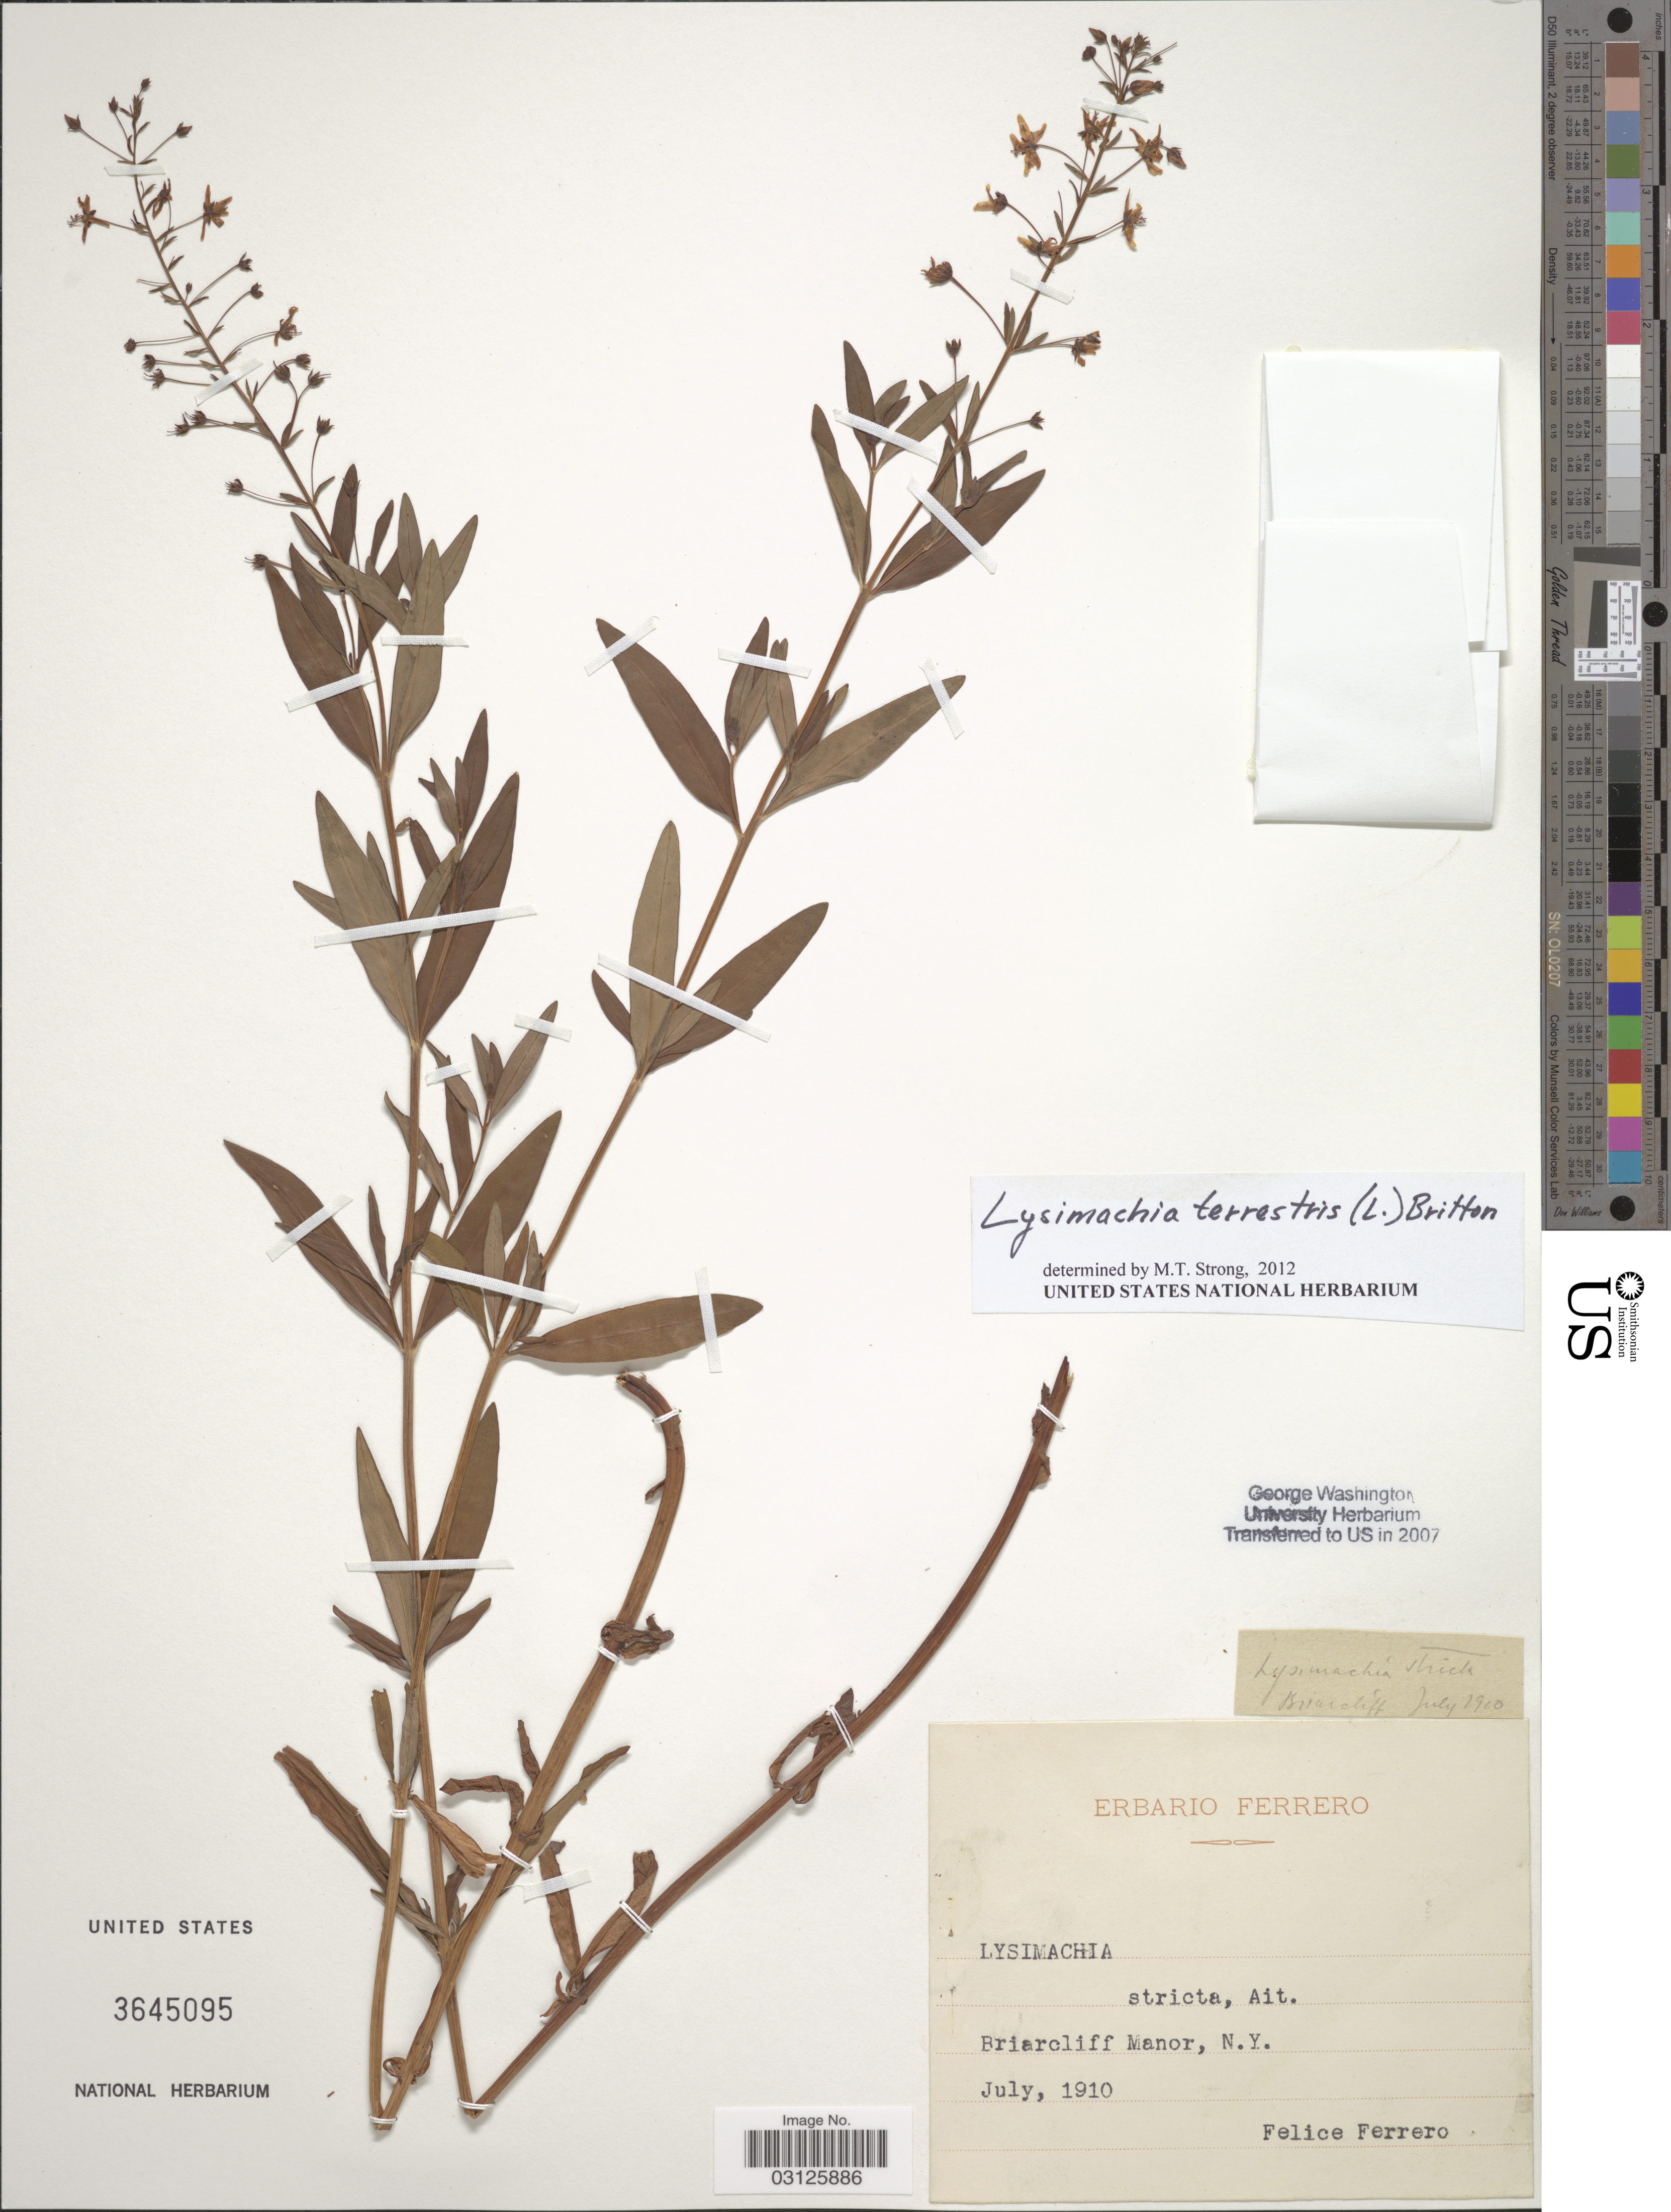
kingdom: Plantae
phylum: Tracheophyta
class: Magnoliopsida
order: Ericales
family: Primulaceae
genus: Lysimachia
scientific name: Lysimachia terrestris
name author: (L.) Britton, Stearns & Poggenb.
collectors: F. Ferrero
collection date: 1910-07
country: United States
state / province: New York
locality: Briarcliff Manor, N. Y.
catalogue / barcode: US 3645095